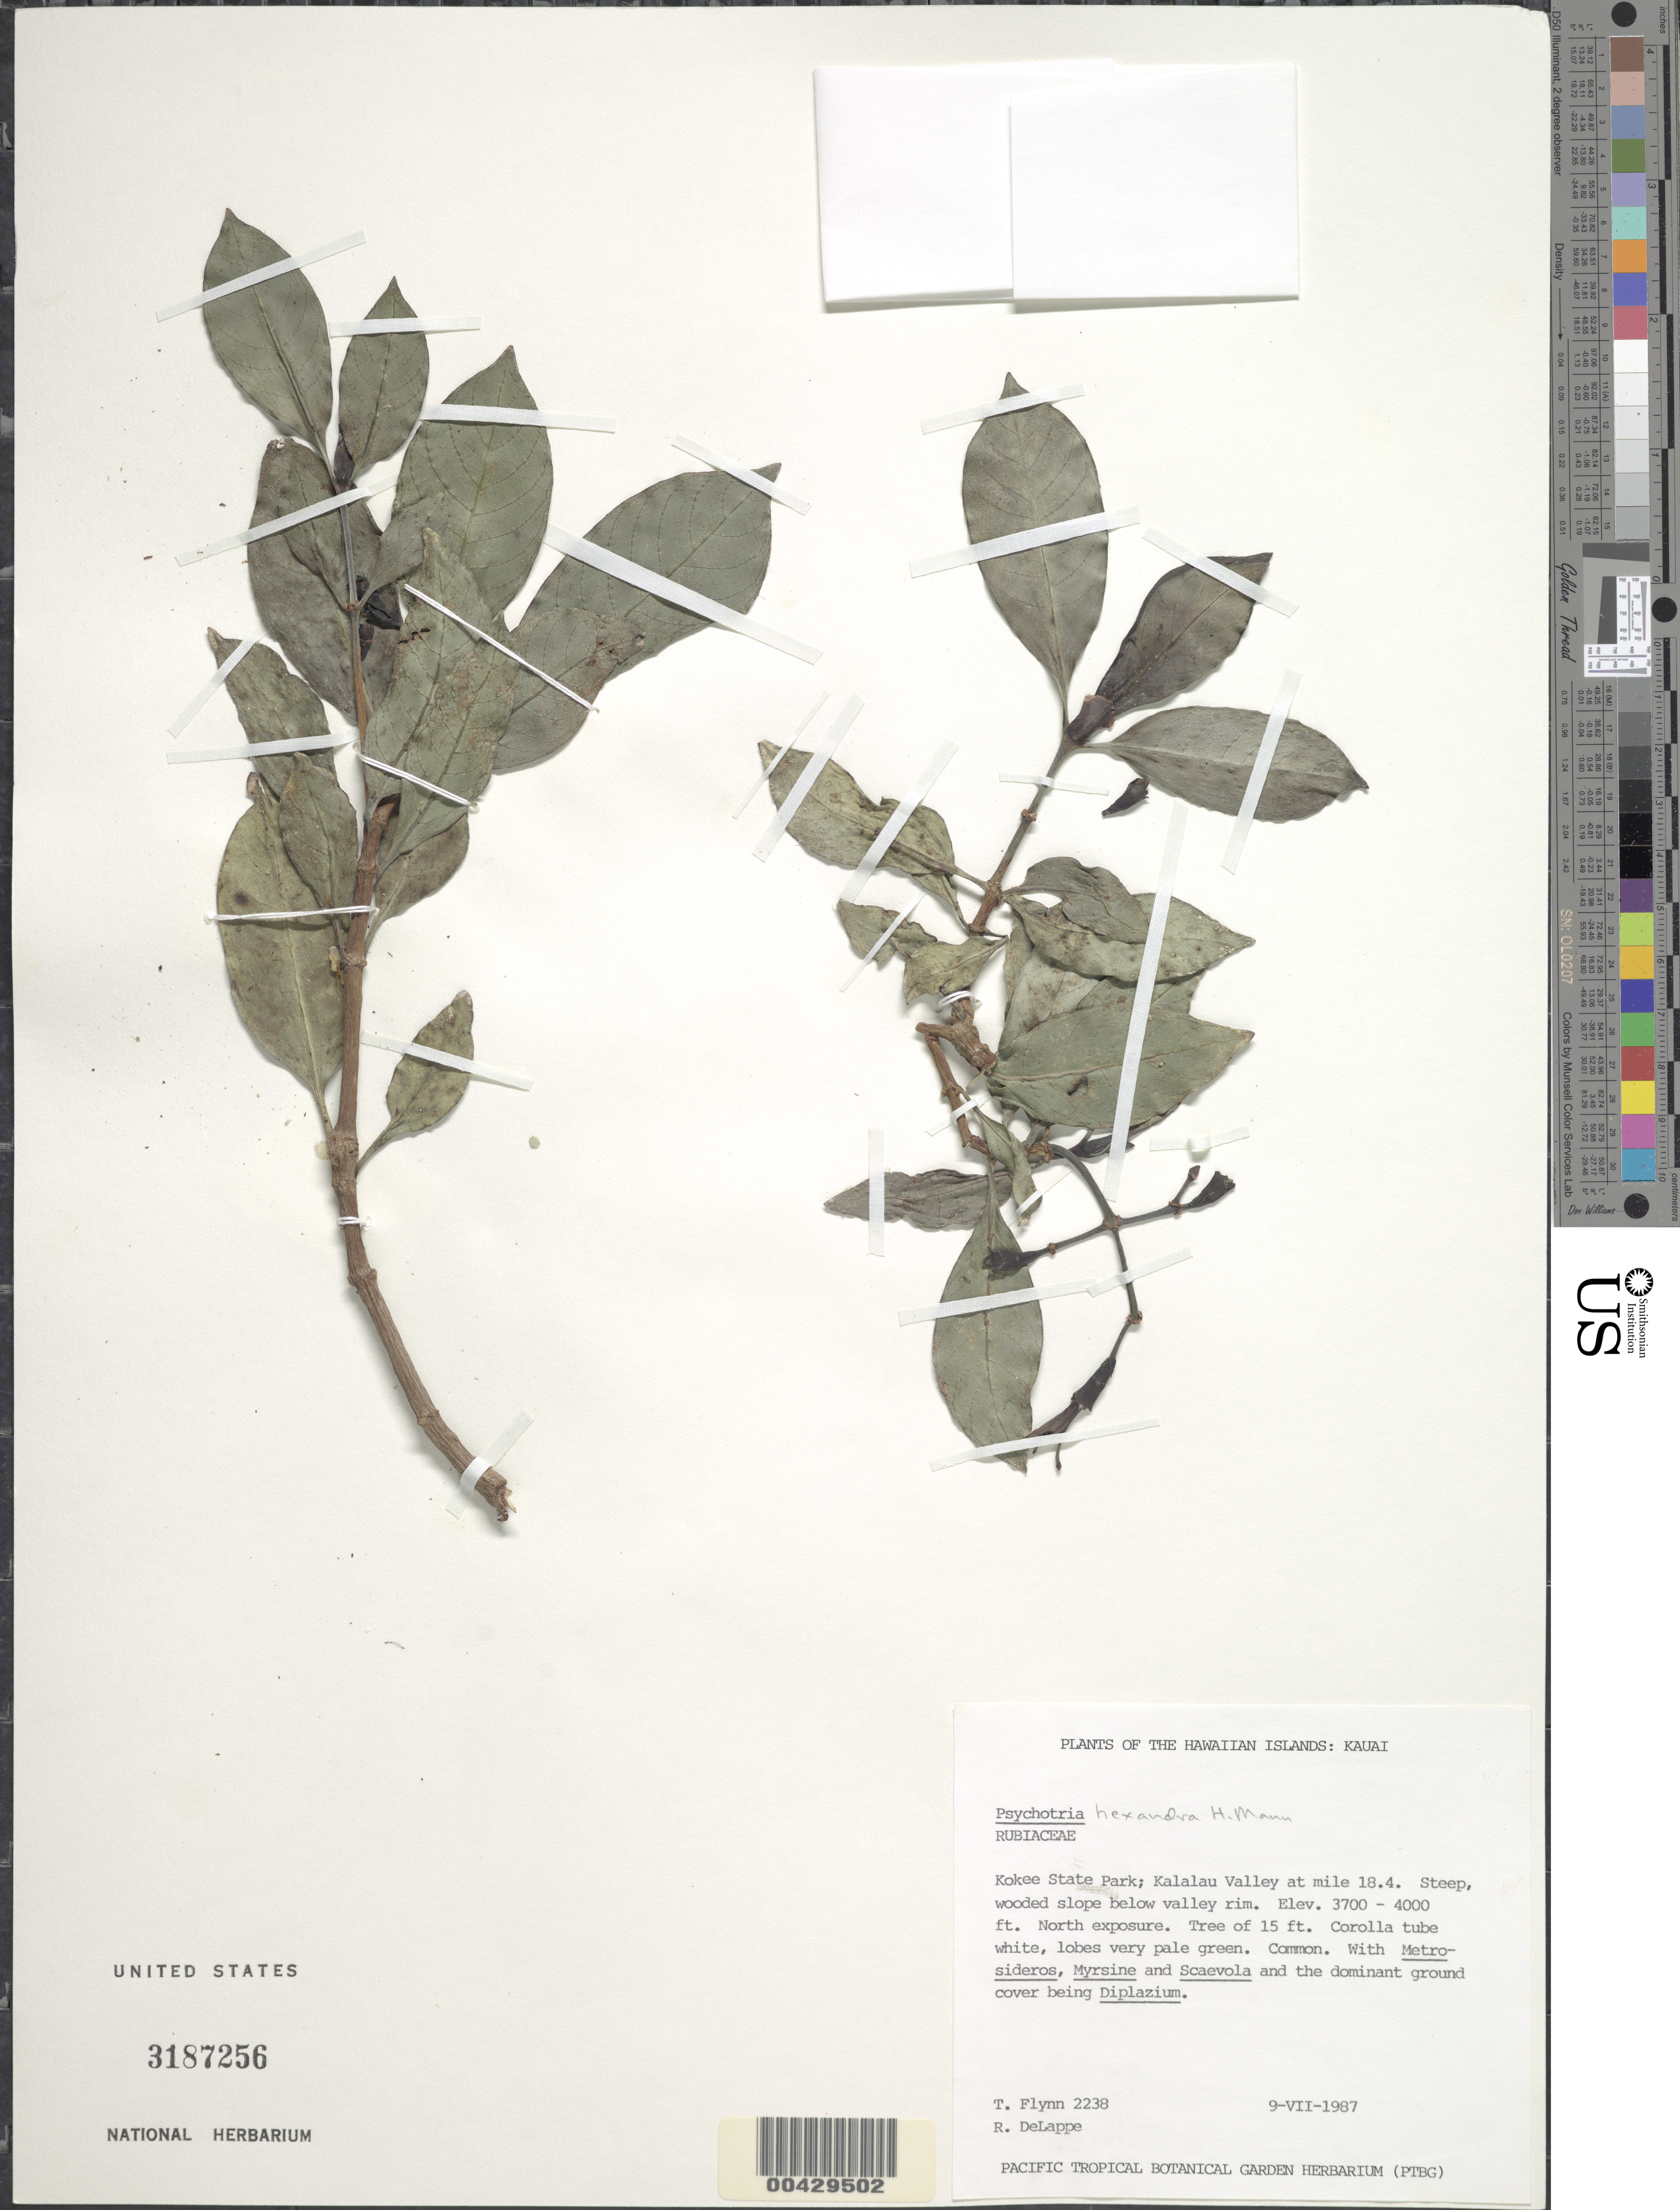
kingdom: Plantae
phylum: Tracheophyta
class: Magnoliopsida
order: Gentianales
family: Rubiaceae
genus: Psychotria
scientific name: Psychotria hexandra var. hexandra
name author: H. Mann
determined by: Wagner, W. L., (BOT), Smithsonian Institution - National Museum of Natural History (UNITED STATES)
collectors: T. W. Flynn & R. DeLappe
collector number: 2238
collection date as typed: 9 Jul 1987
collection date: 1987-07-09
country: United States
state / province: Hawaii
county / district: Kauai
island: Kaua'i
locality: Kokee State Park; Kalalau Valley at mile 18.4.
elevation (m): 1128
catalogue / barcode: US 3187256